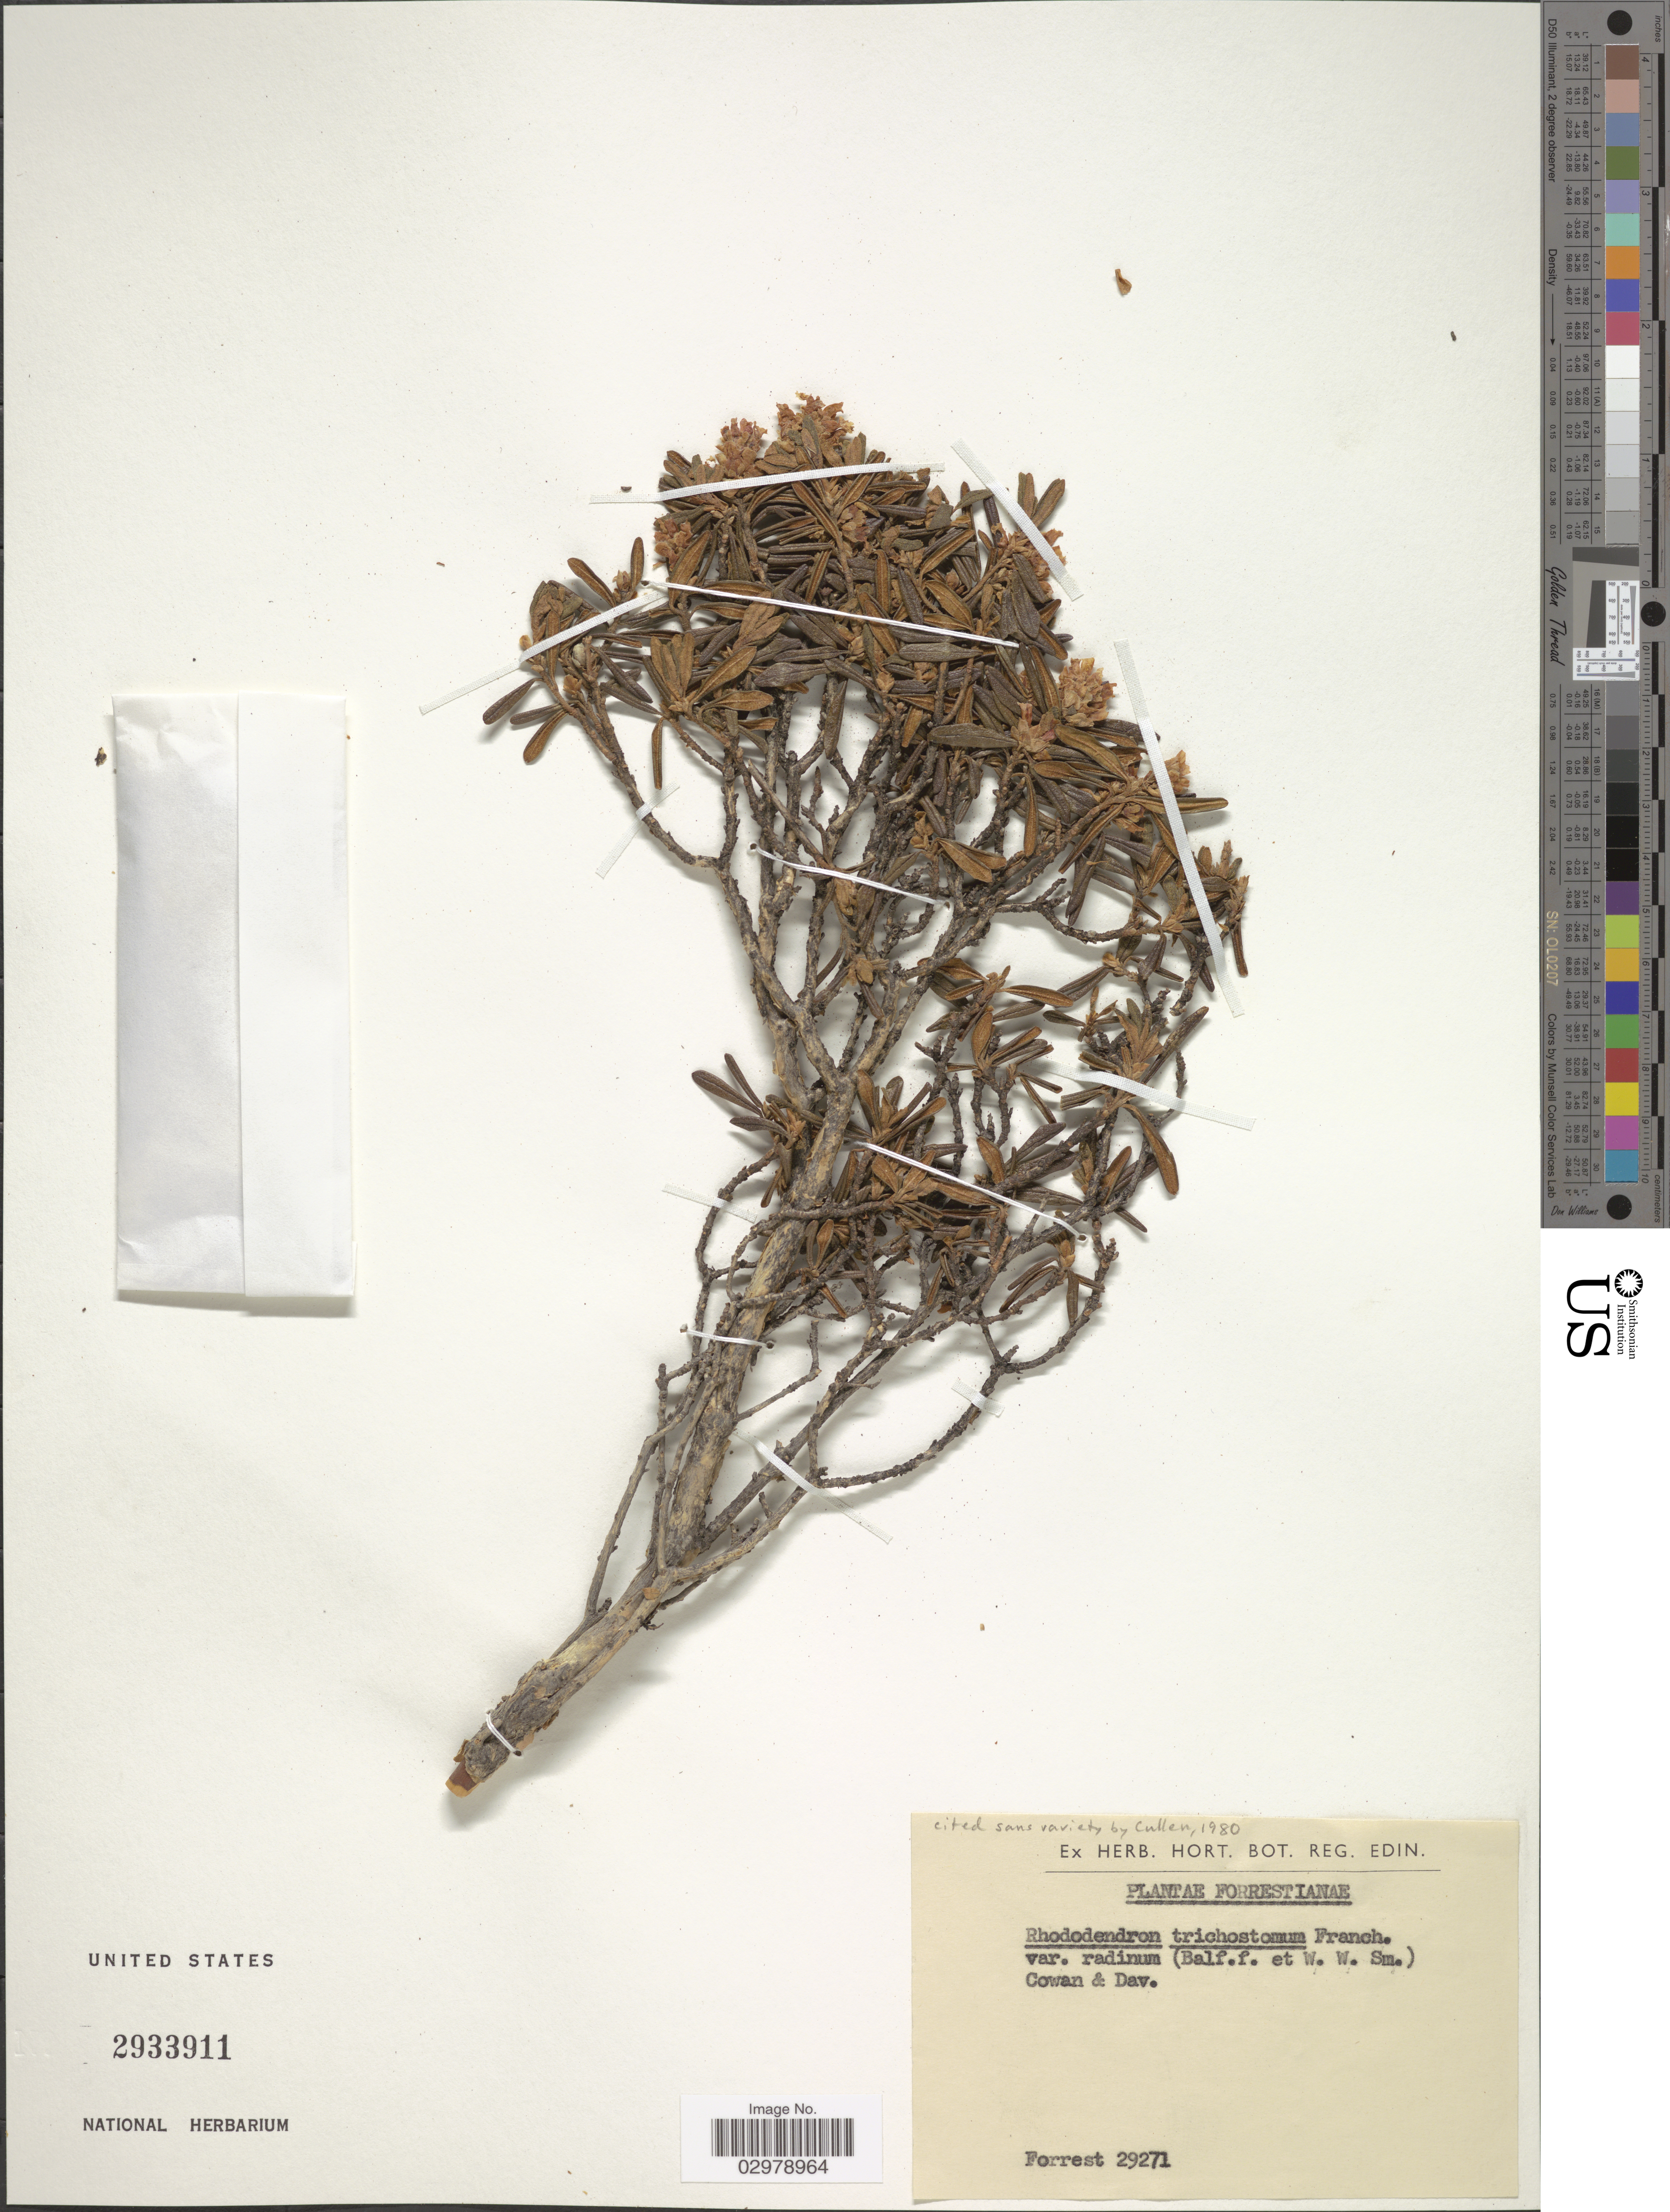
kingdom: Plantae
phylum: Tracheophyta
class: Magnoliopsida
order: Ericales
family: Ericaceae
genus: Rhododendron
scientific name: Rhododendron trichostomum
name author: Franch.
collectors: -. Forrest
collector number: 29271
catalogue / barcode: US 2933911